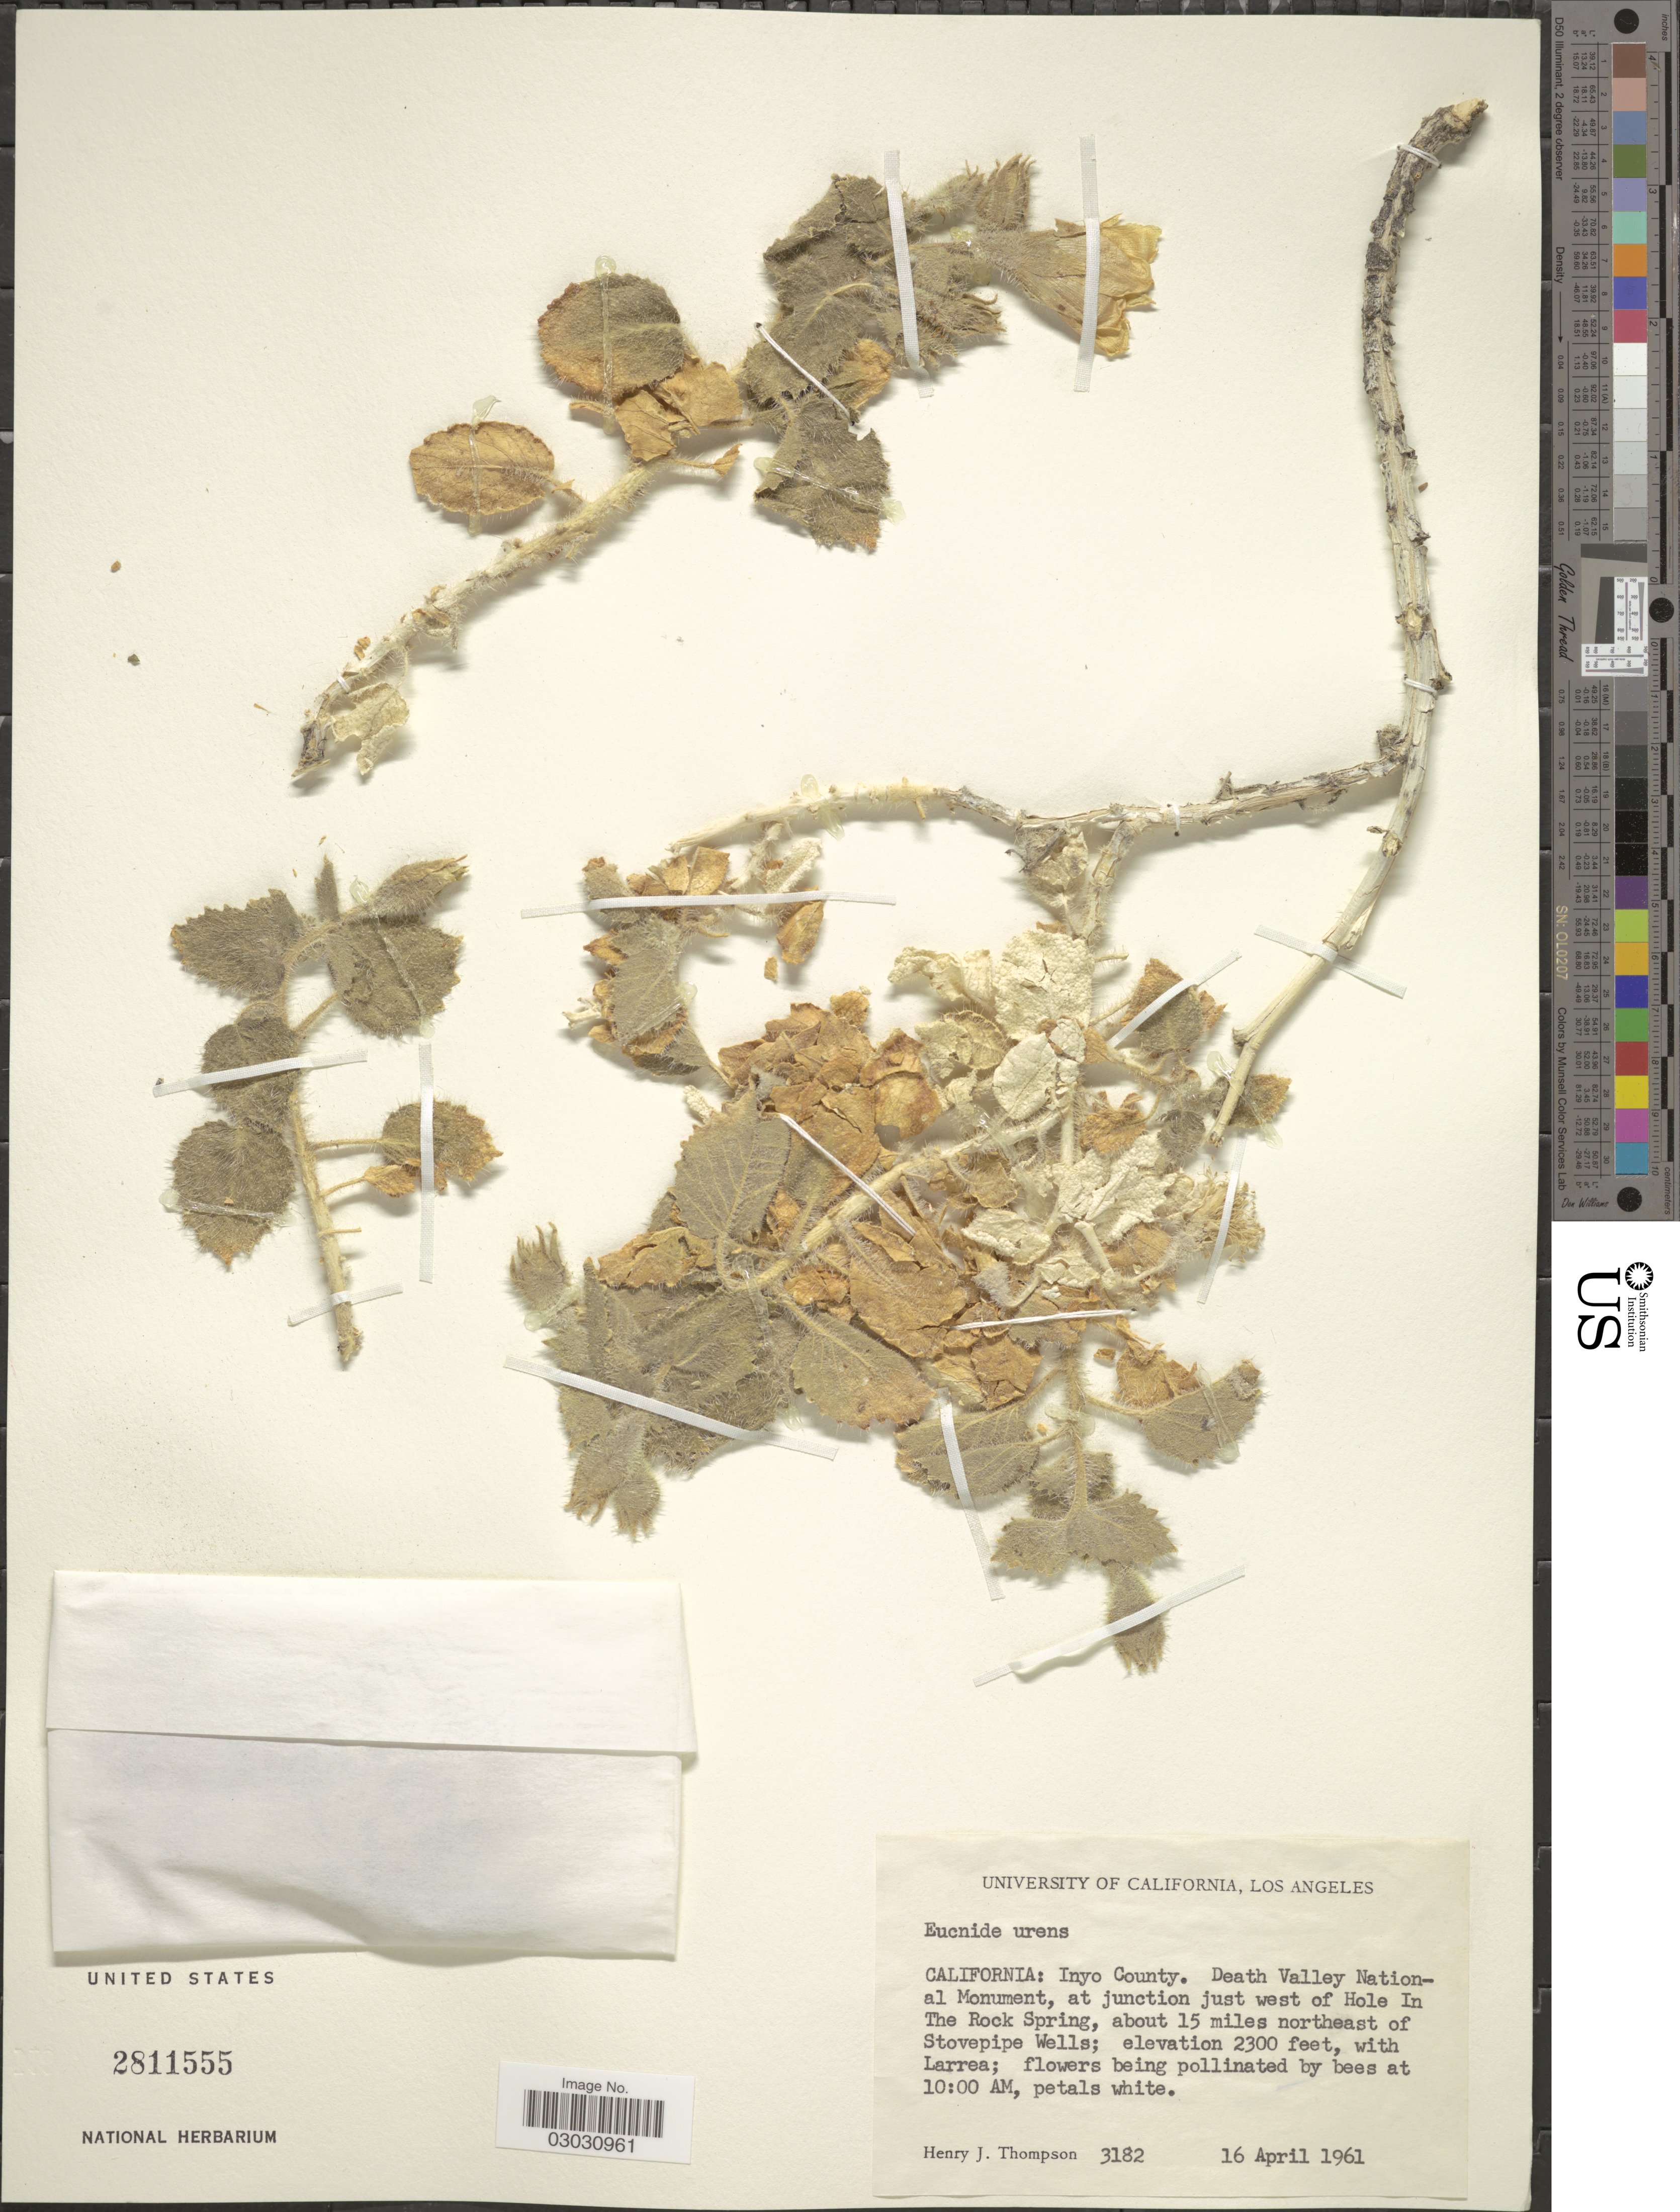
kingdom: Plantae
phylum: Tracheophyta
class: Magnoliopsida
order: Cornales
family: Loasaceae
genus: Eucnide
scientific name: Eucnide urens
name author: Parry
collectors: H. J. Thompson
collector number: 3182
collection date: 1961-04-16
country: United States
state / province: California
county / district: Inyo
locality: Inyo County, Death Valley National Monument, at junction west of Hole In The Rock Spring, about 15 miles northeast of Stovepipe Wells.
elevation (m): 701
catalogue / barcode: US 2811555